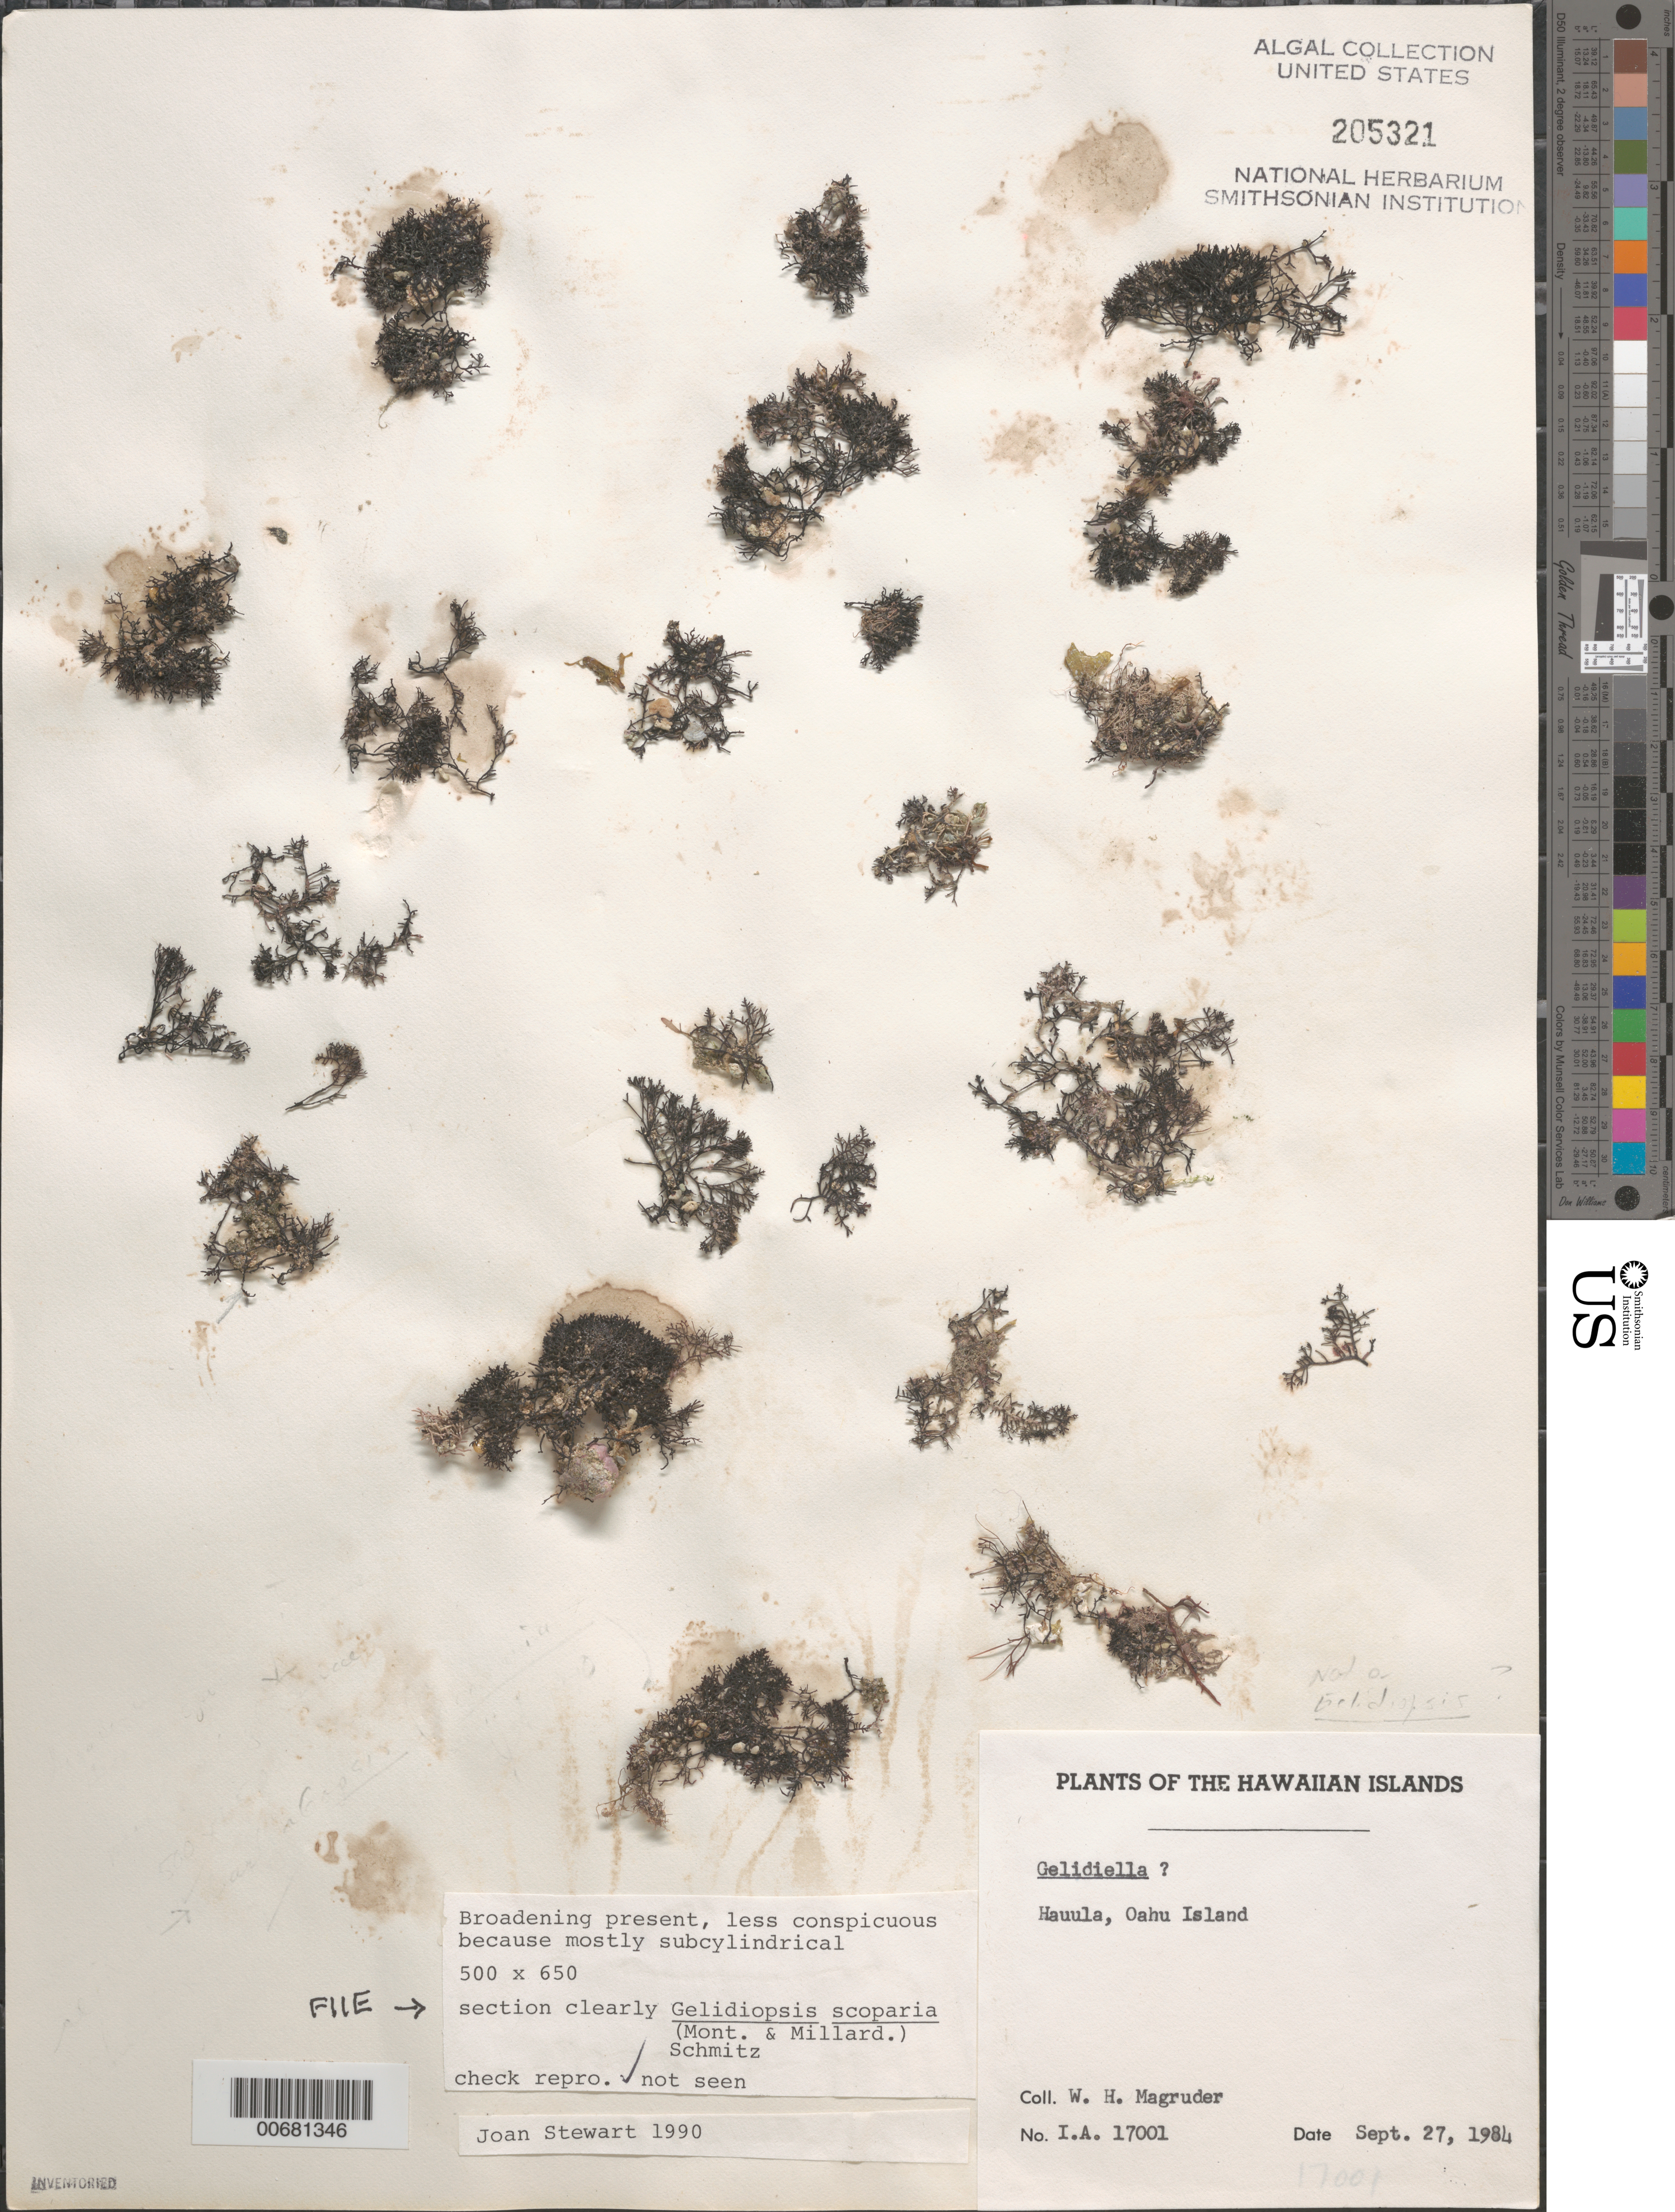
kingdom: Plantae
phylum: Rhodophyta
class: Florideophyceae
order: Rhodymeniales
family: Lomentariaceae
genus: Ceratodictyon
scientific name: Ceratodictyon scoparium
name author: (Mont. & Millardet) R.E. Norris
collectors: W. Magruder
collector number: IAA 17001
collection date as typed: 27 Sep 1984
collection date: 1984-09-27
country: United States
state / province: Hawaii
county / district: Honolulu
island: Oahu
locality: Hau'ula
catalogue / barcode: US 205321